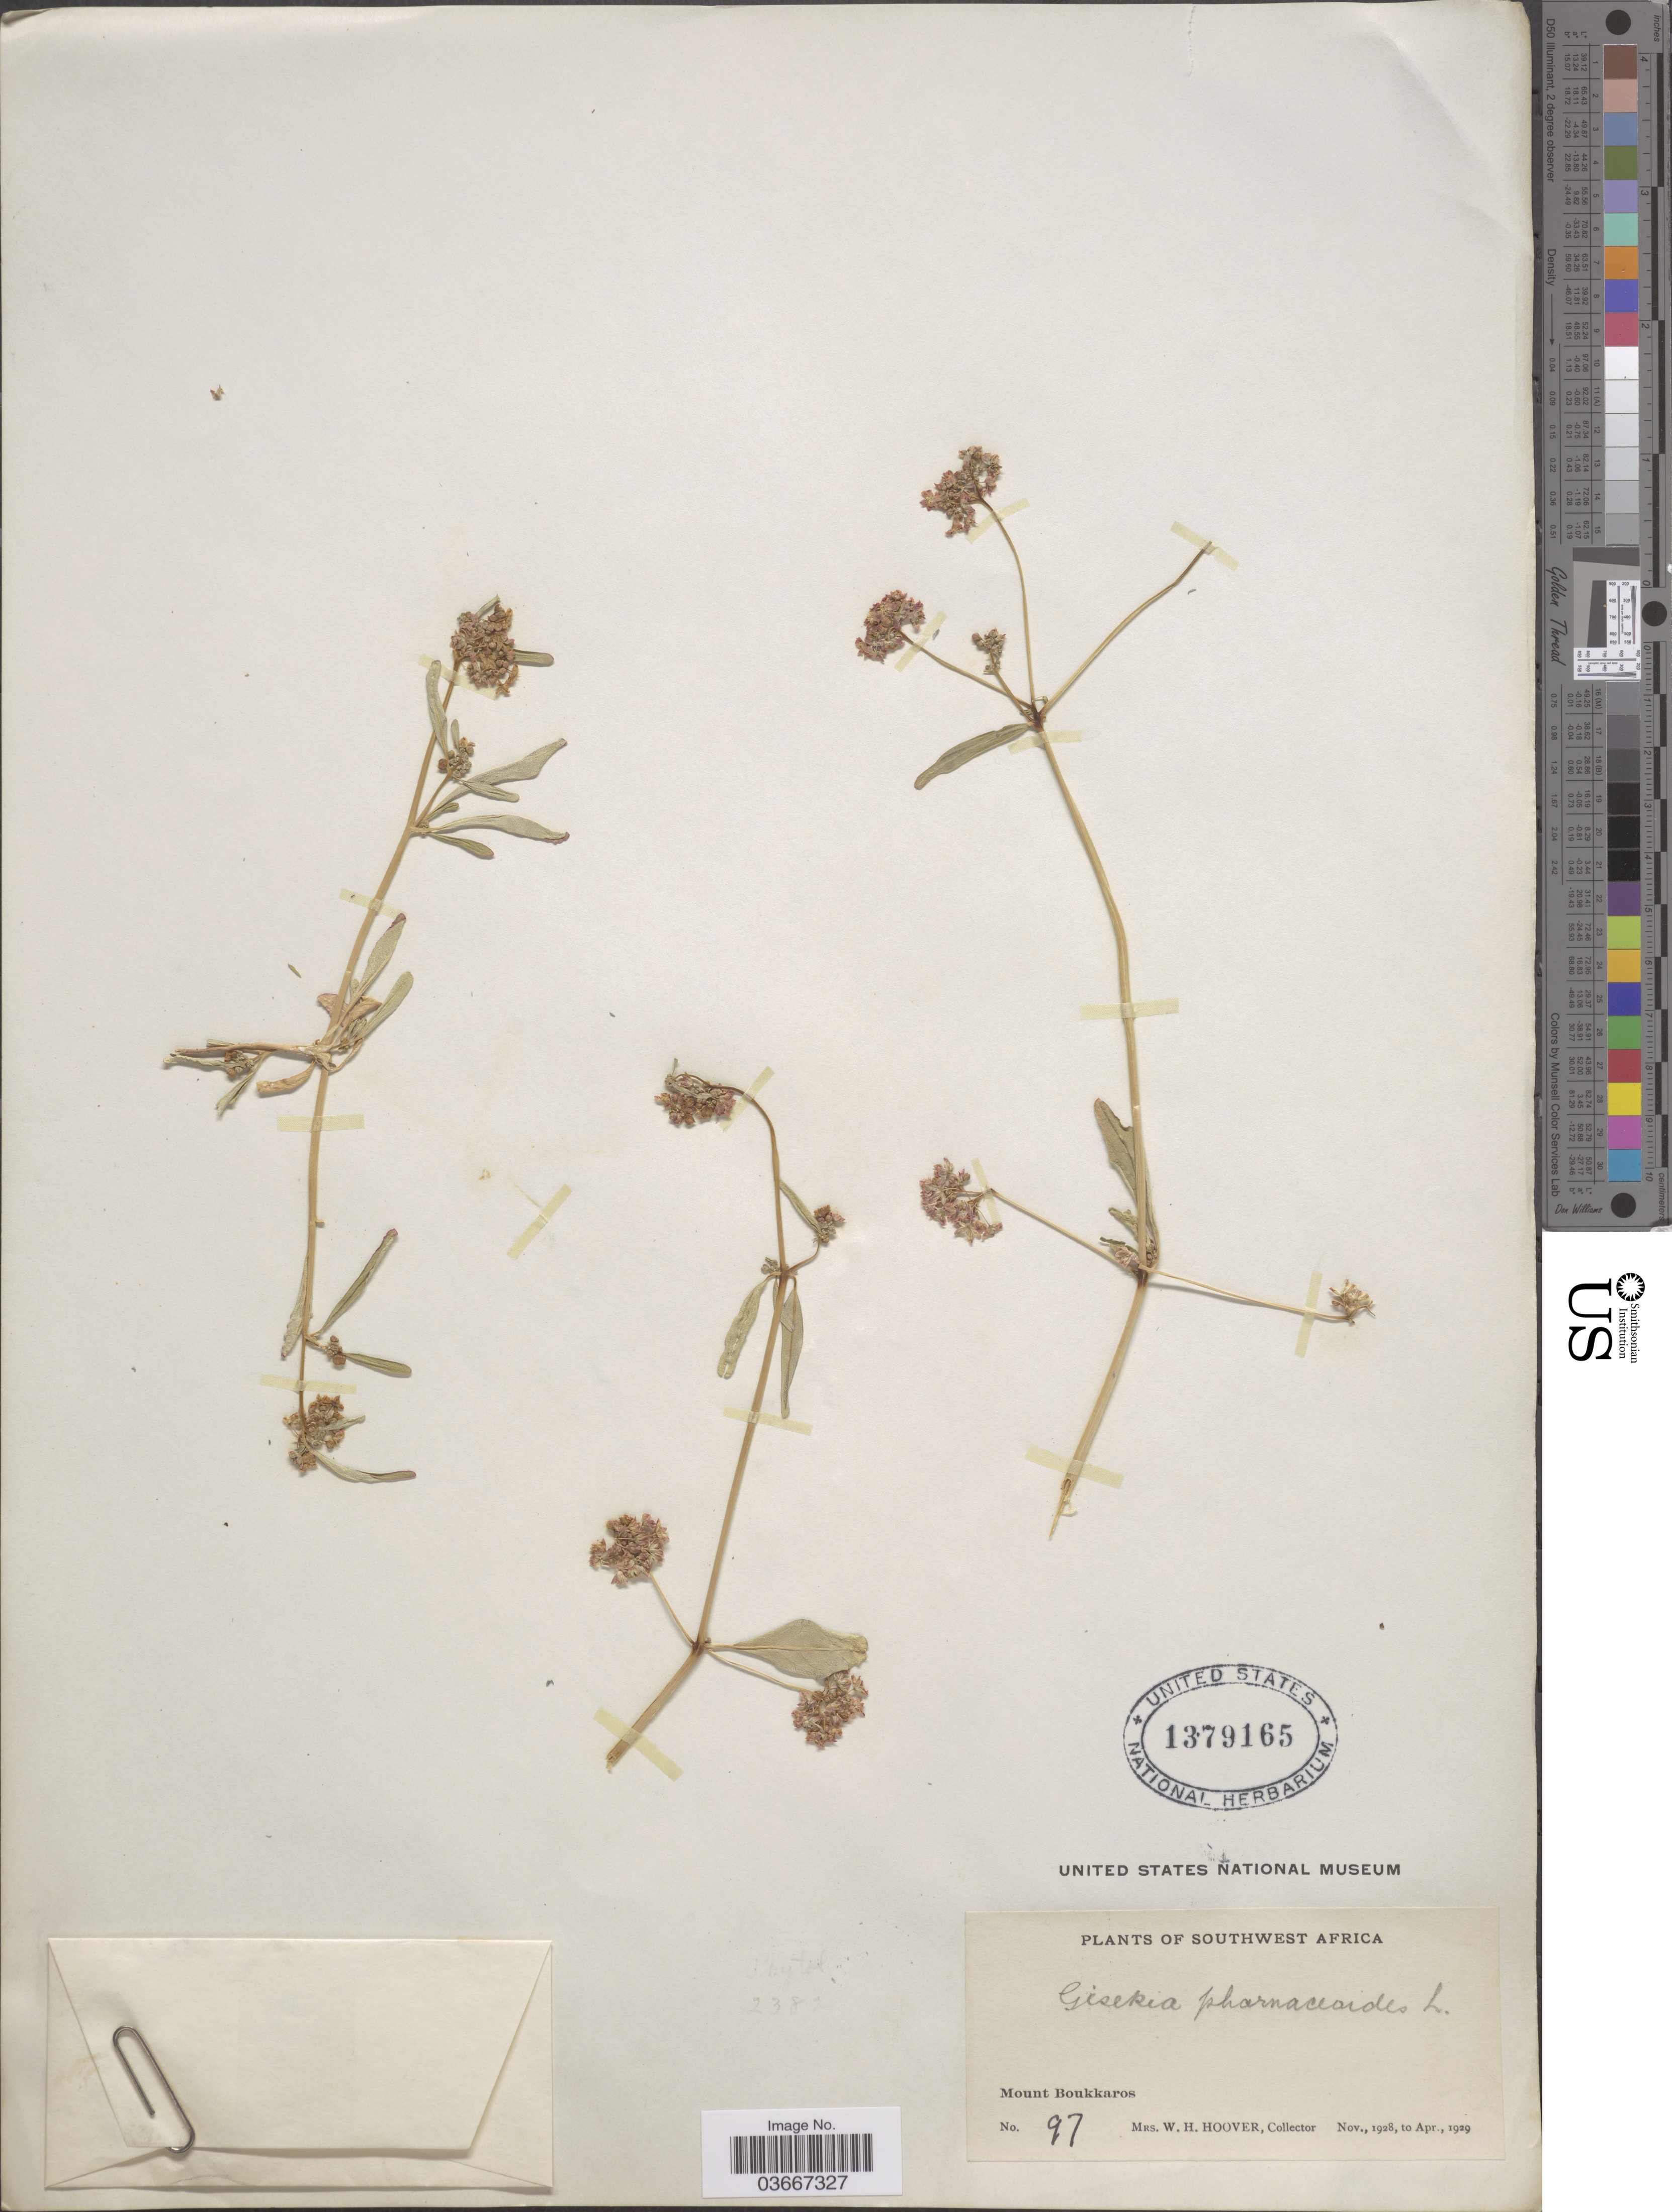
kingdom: Plantae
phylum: Tracheophyta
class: Magnoliopsida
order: Caryophyllales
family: Gisekiaceae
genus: Gisekia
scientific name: Gisekia pharnaceoides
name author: L.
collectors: W. H. Hoover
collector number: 97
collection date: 1928-11/1929-04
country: Namibia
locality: Southwest Africa. Mount Boukkaros.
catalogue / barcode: US 1379165